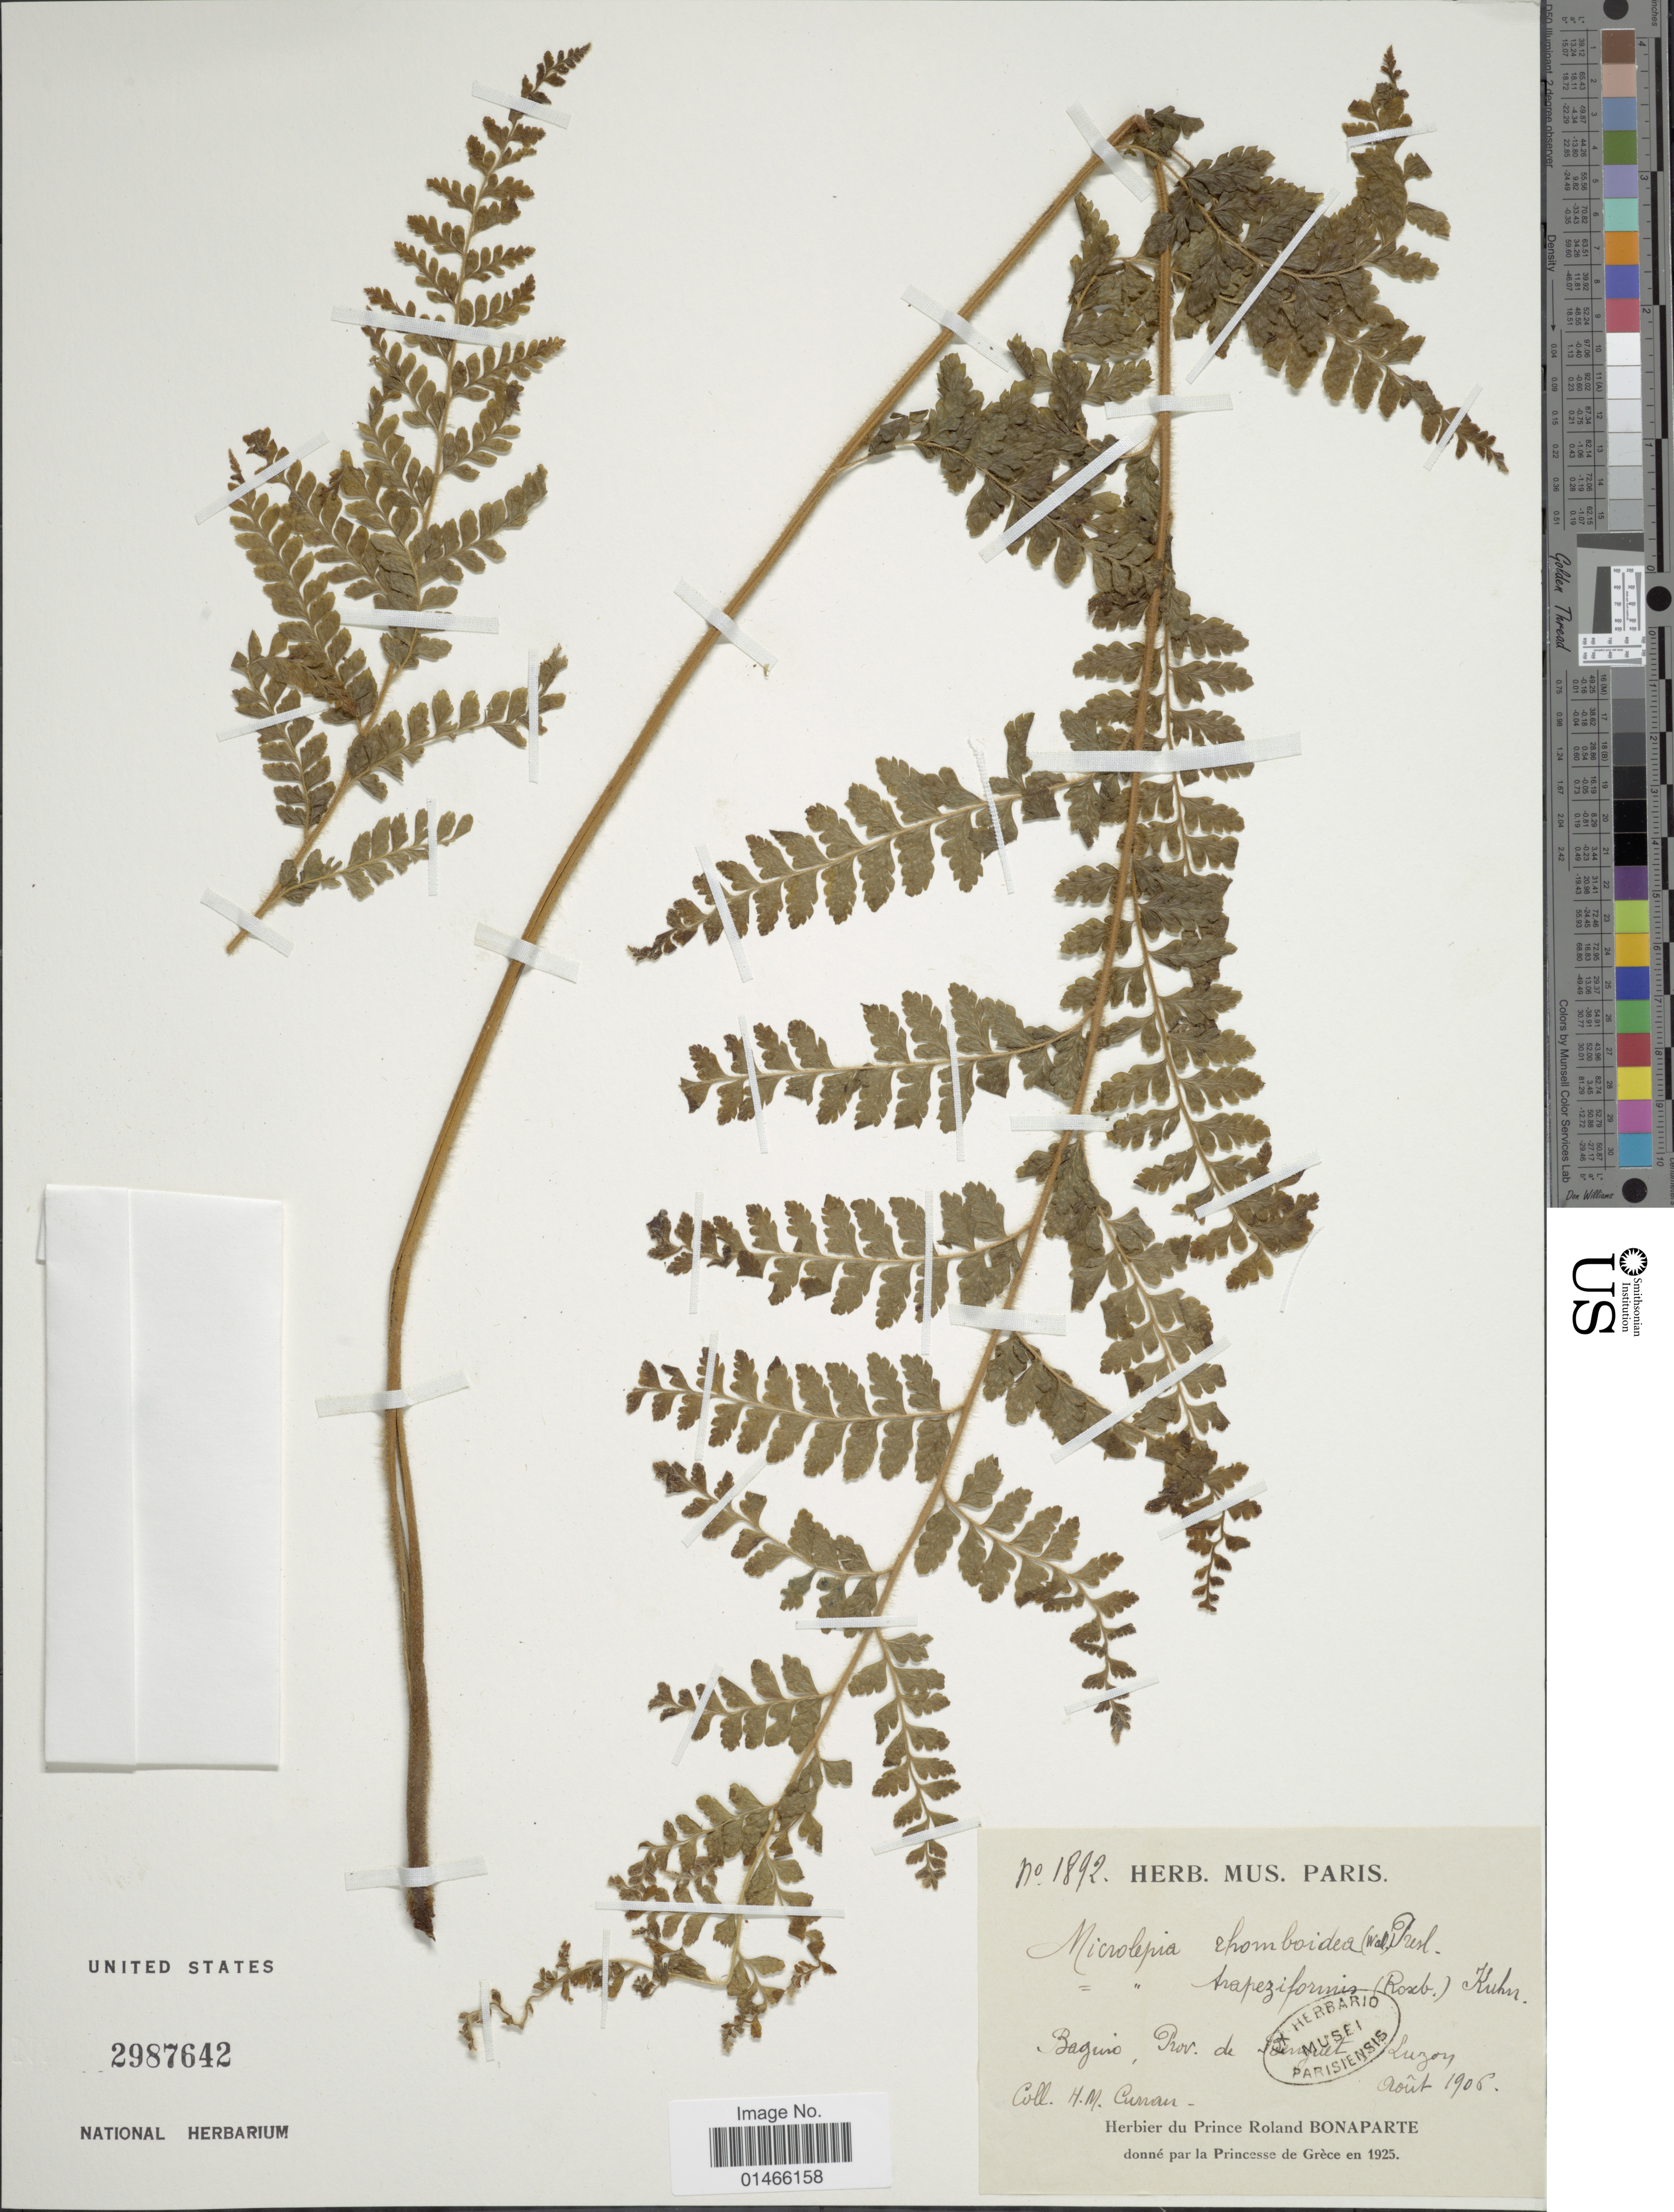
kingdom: Plantae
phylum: Tracheophyta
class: Polypodiopsida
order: Polypodiales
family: Dennstaedtiaceae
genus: Microlepia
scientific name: Microlepia trapeziformis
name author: (Roxb.) Kuhn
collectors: H. Cunan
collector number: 1892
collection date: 1906-08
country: Philippines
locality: Baguio, Prov. de Benguet. Luzon.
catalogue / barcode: US 2987642